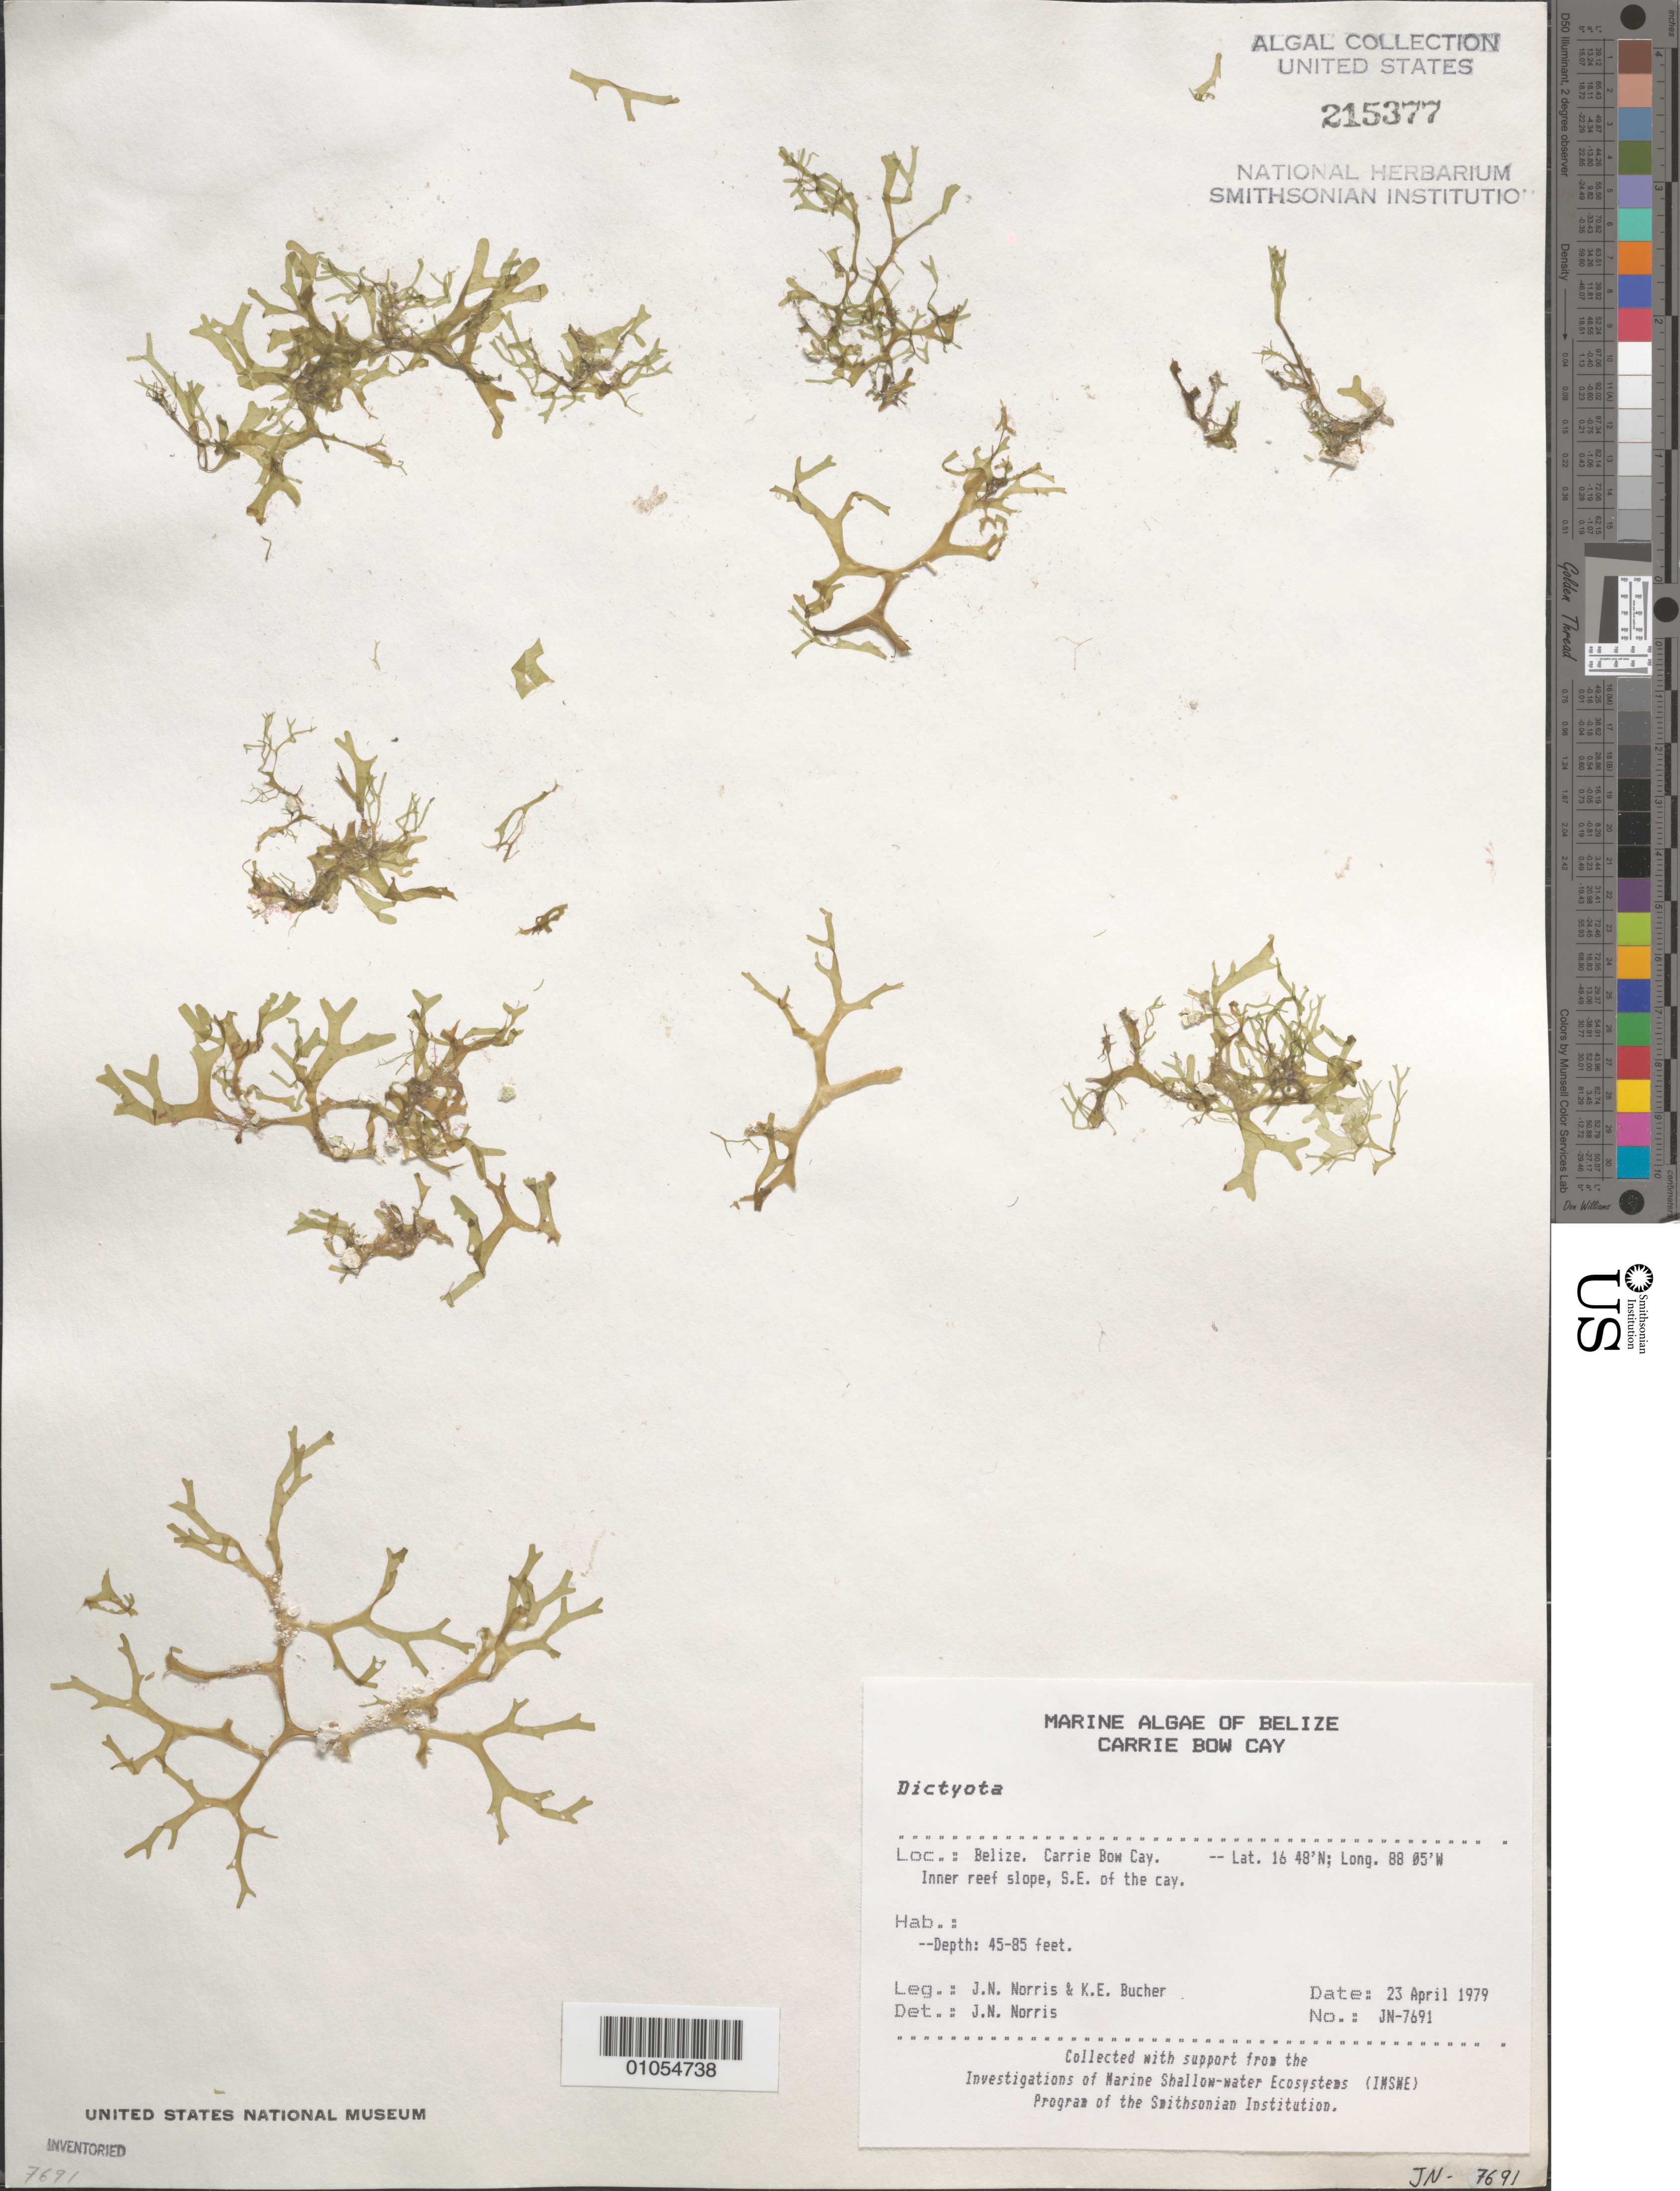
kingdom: Chromista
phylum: Ochrophyta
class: Phaeophyceae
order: Dictyotales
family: Dictyotaceae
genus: Dictyota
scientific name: Dictyota sp.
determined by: Norris, James N.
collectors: J. N. Norris & K. E. Bucher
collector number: JN-7691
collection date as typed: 23 Apr 1979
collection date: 1979-04-23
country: Belize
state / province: Stann Creek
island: Carrie Bow Cay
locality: Southeast of Carrie Bow Cay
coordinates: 16 48'N, 88 05'W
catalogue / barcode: US 215377